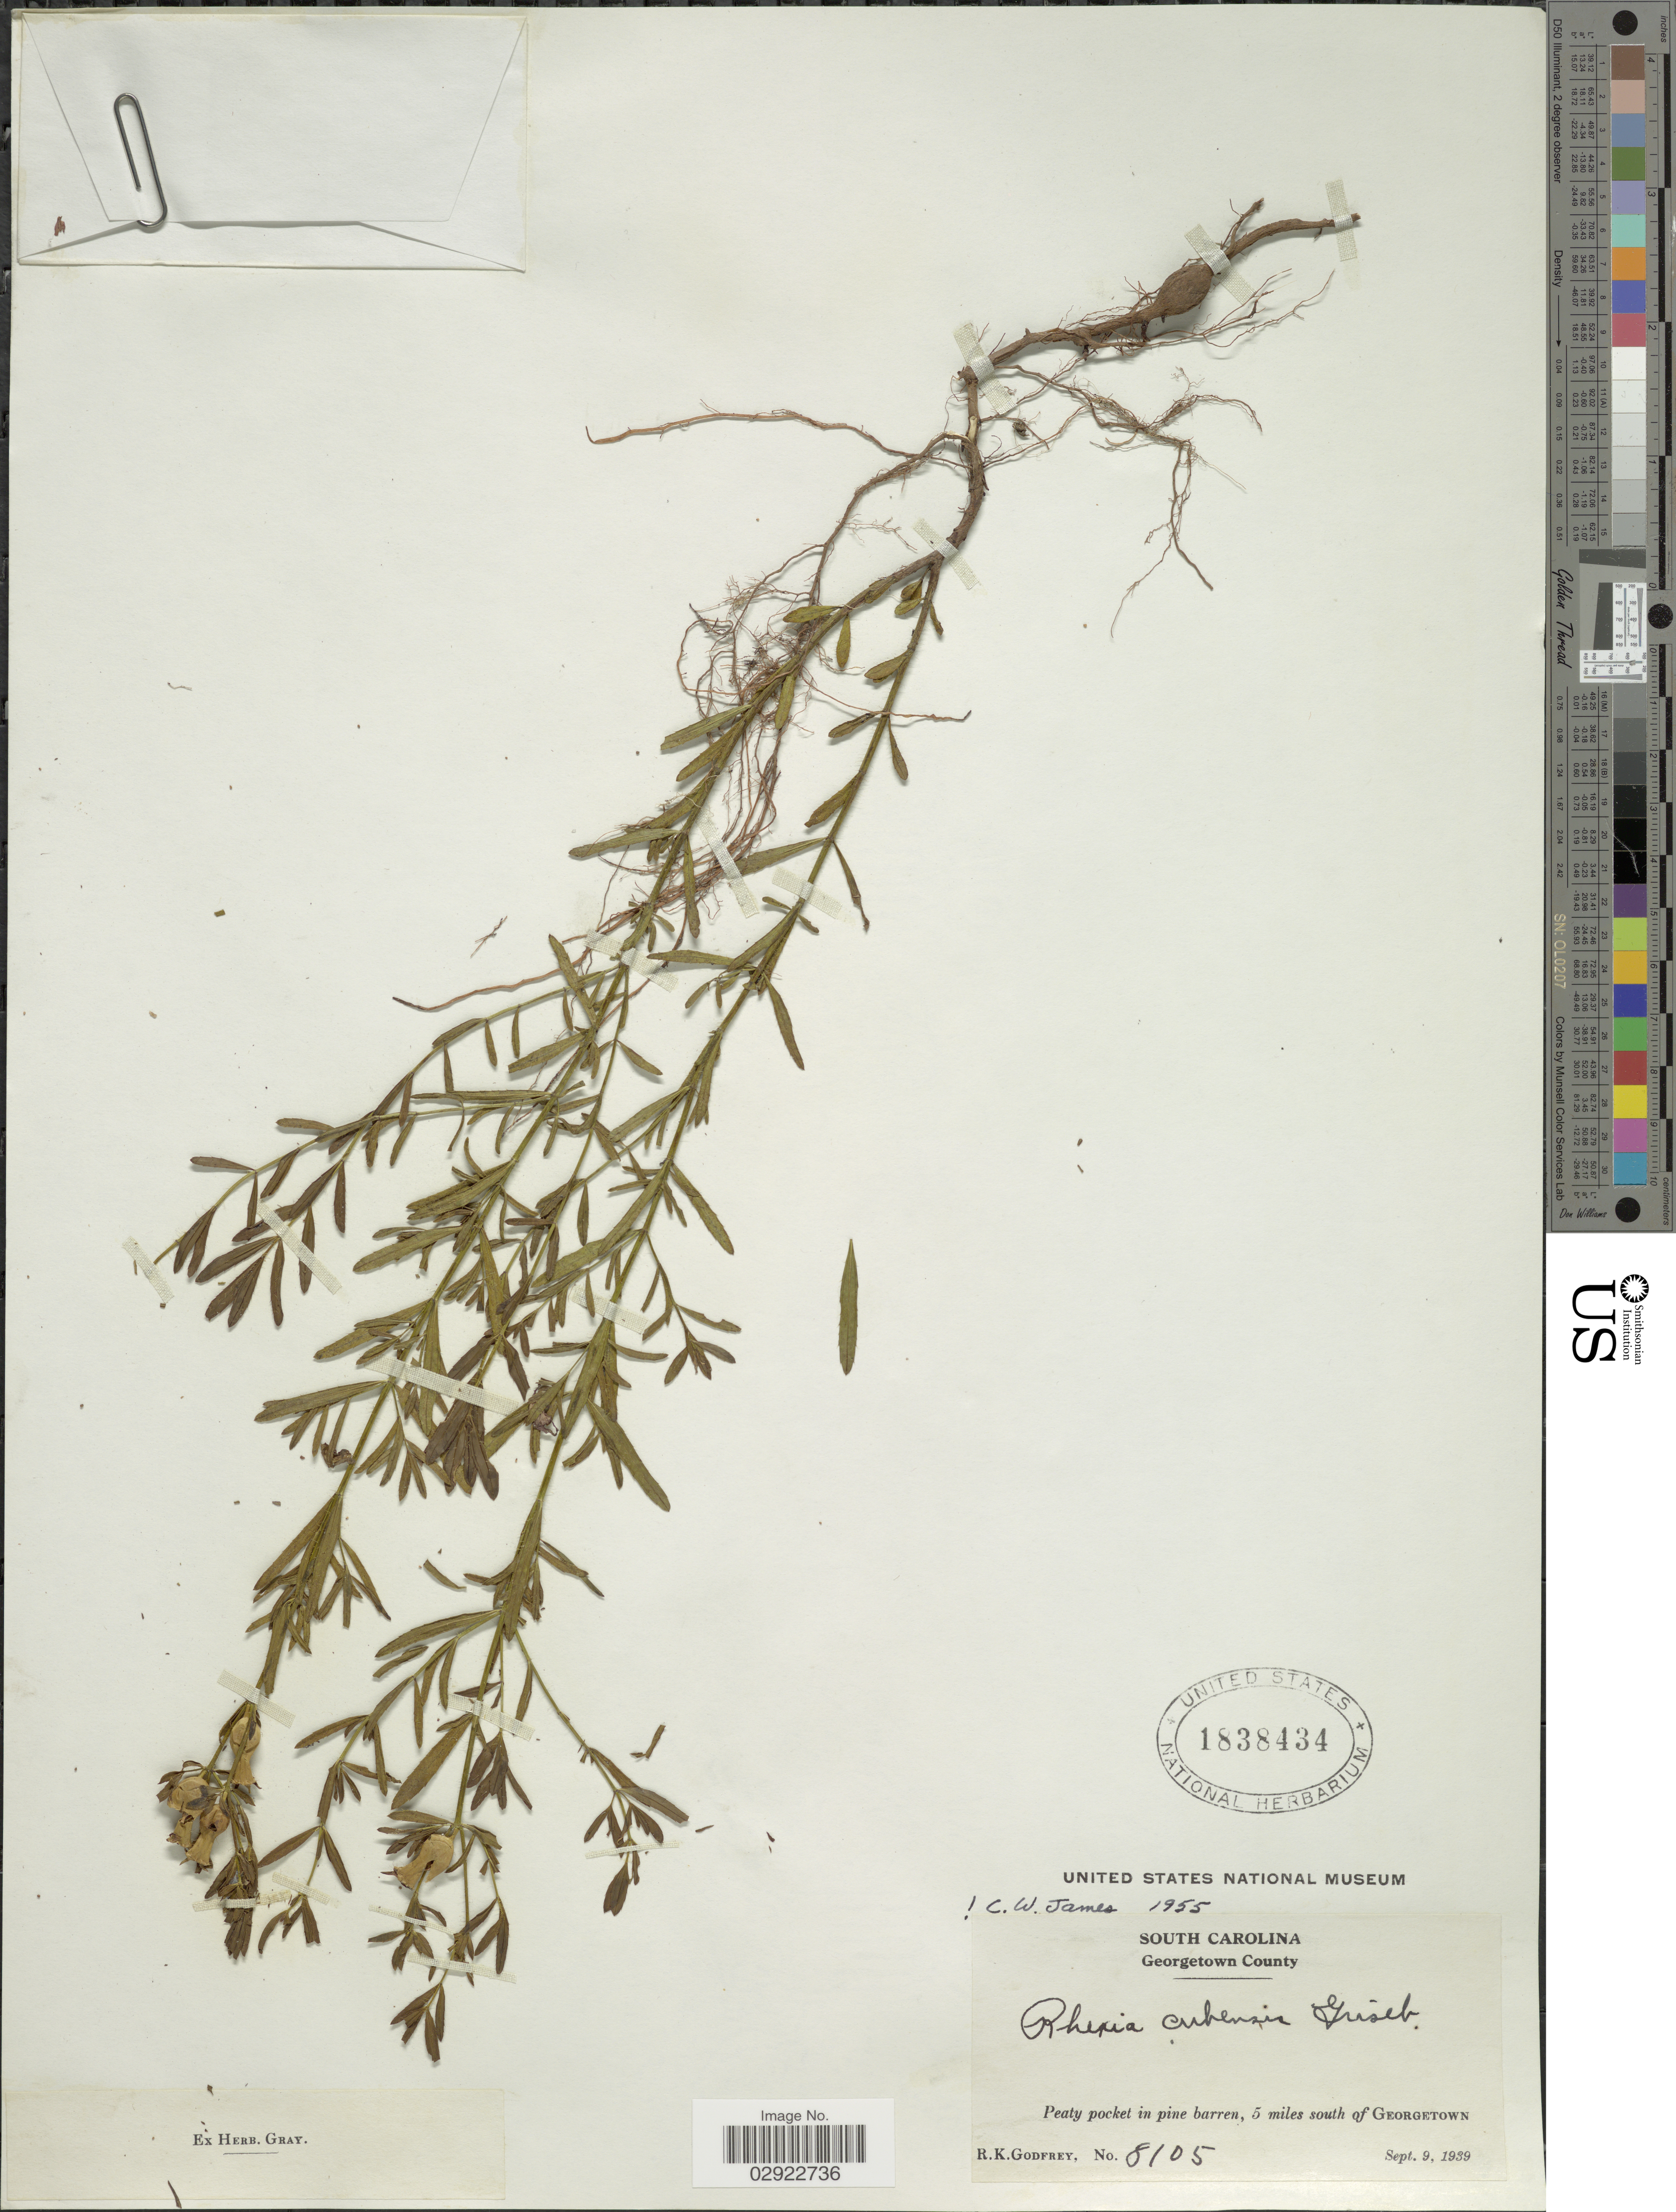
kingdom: Plantae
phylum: Tracheophyta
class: Magnoliopsida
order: Myrtales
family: Melastomataceae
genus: Rhexia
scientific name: Rhexia cubensis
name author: Griseb.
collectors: R. K. Godfrey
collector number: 8105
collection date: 1939-09-09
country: United States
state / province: South Carolina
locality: Georgetown County. 5 miles south of Georgetown.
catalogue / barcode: US 1838434